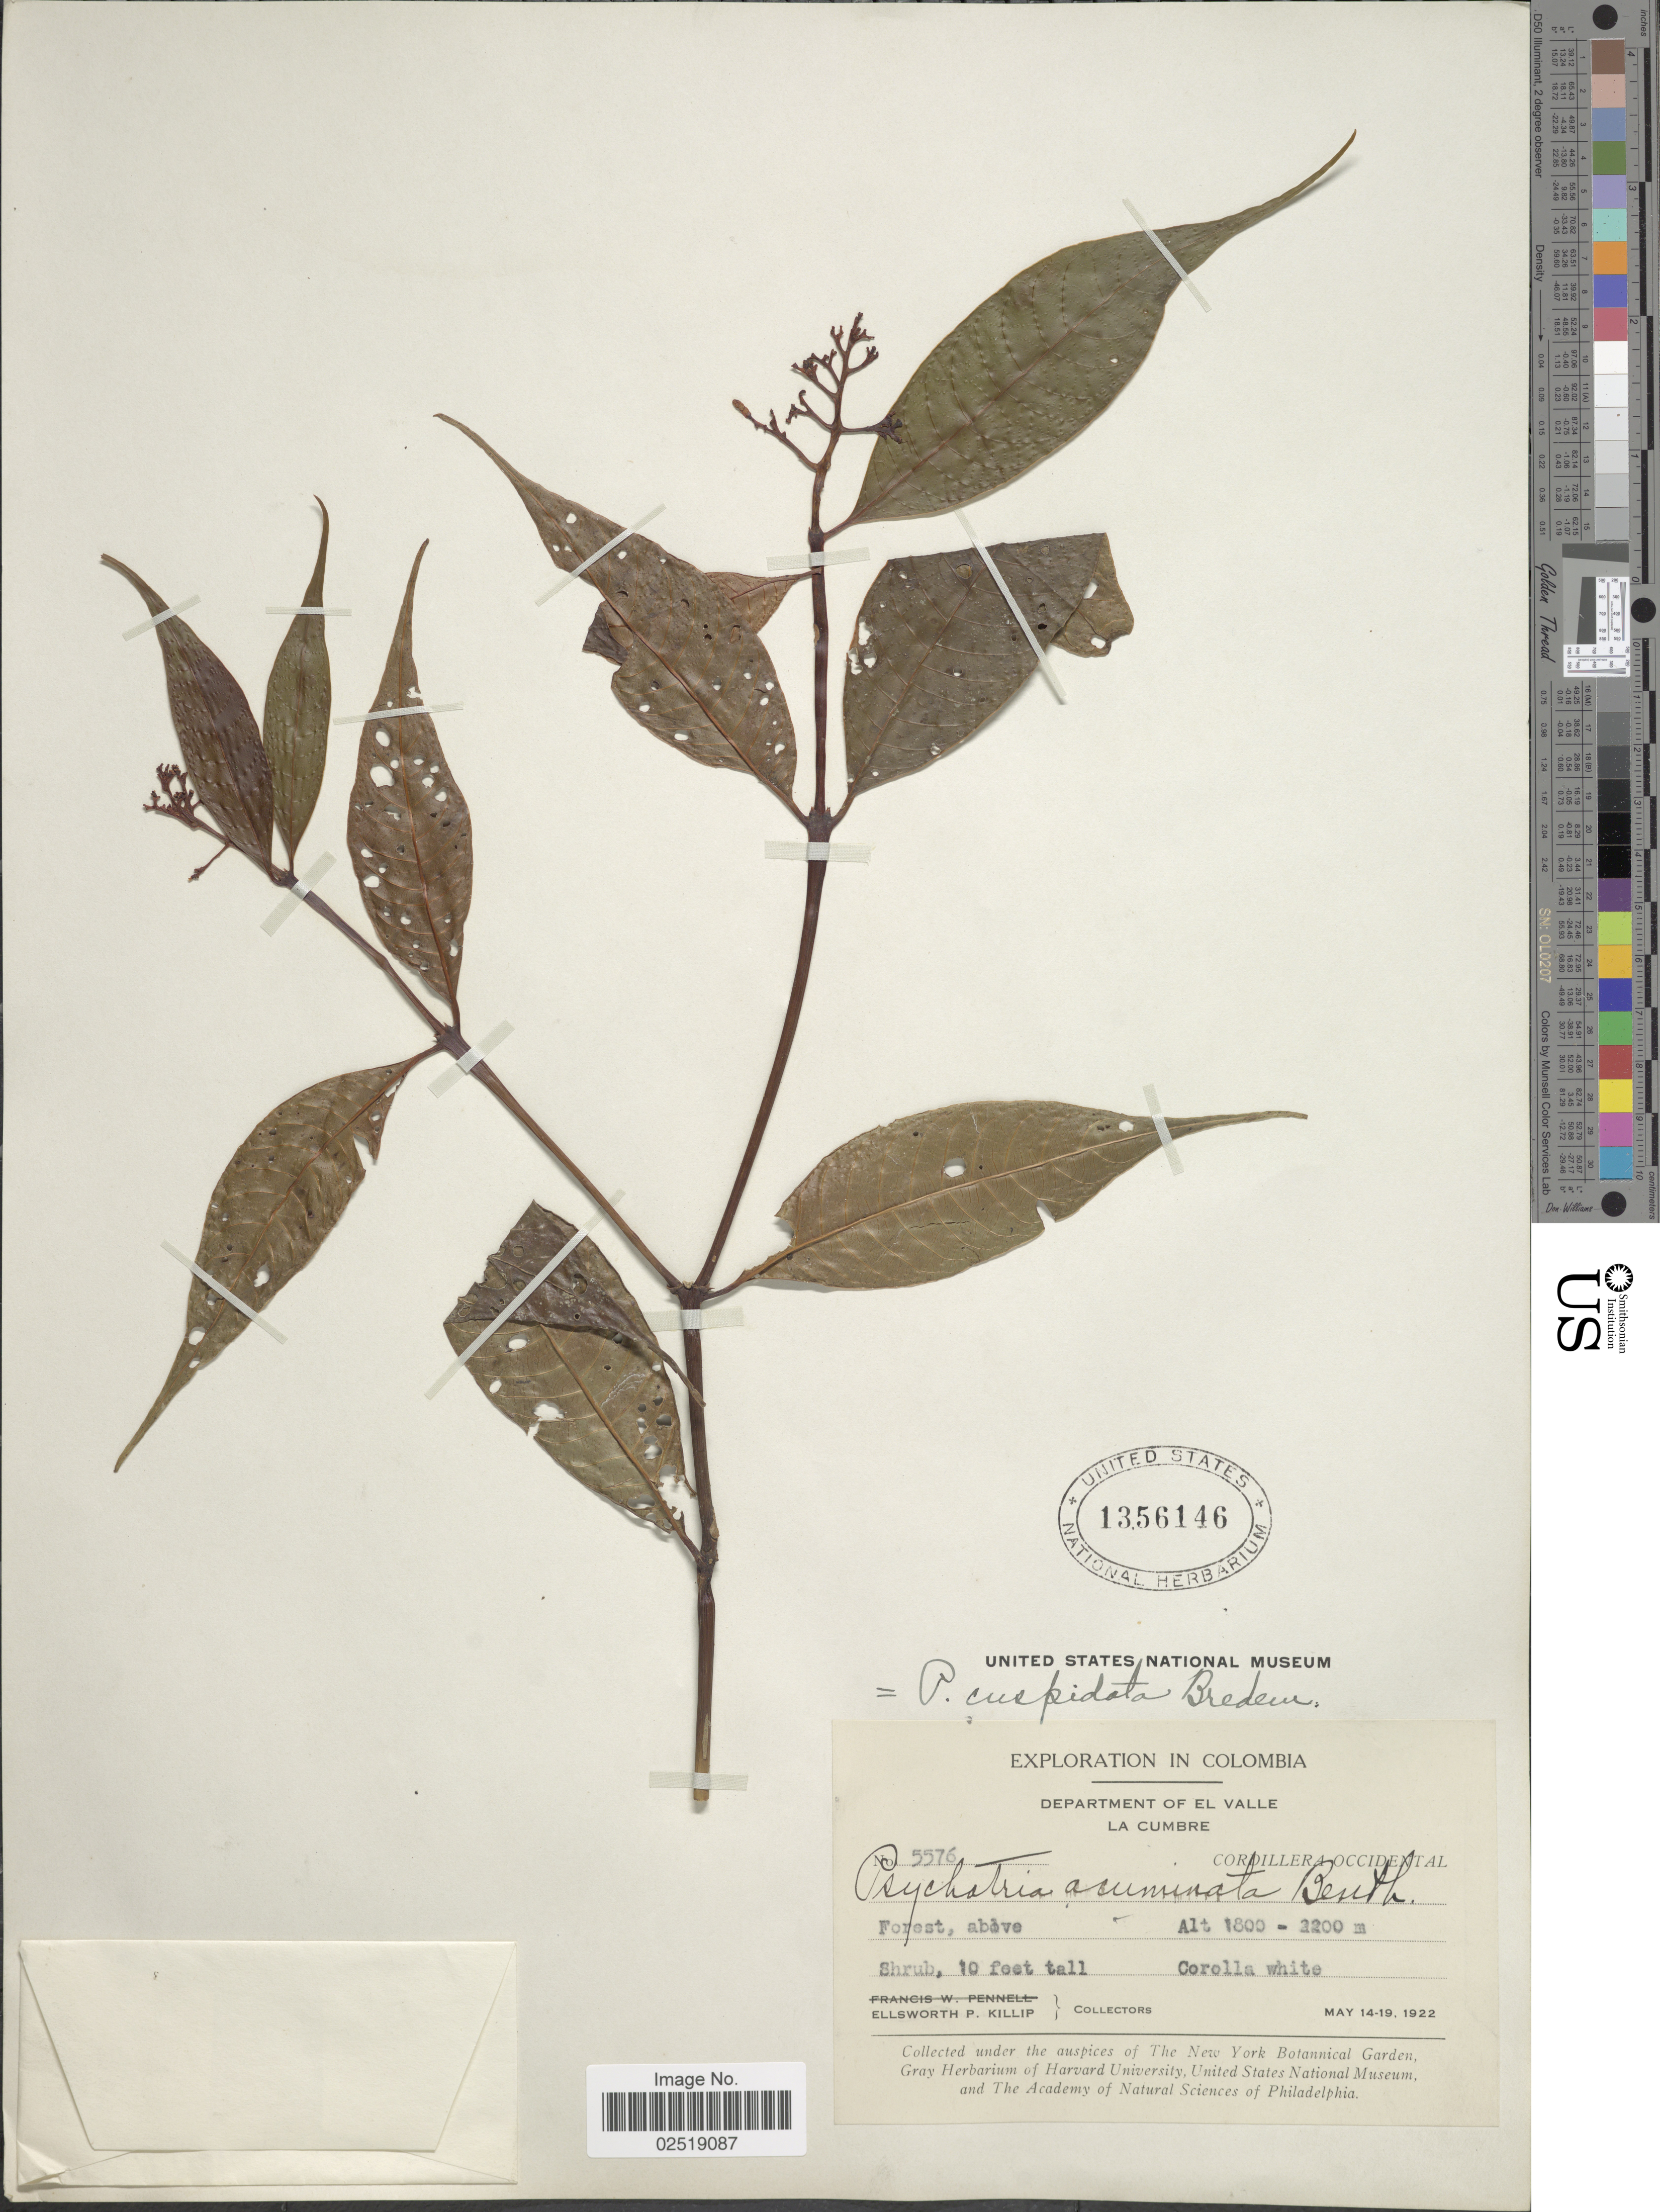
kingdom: Plantae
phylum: Tracheophyta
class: Magnoliopsida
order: Gentianales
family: Rubiaceae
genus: Psychotria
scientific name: Psychotria cuspidata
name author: Bredem. ex Schult.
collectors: E. P. Killip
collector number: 5576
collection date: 1922-05-14/1922-05-19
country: Colombia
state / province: Valle del Cauca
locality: Department of El Valle. La Cumbre. Cordillera Occidental. Forest, above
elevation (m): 1800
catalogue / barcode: US 1356146